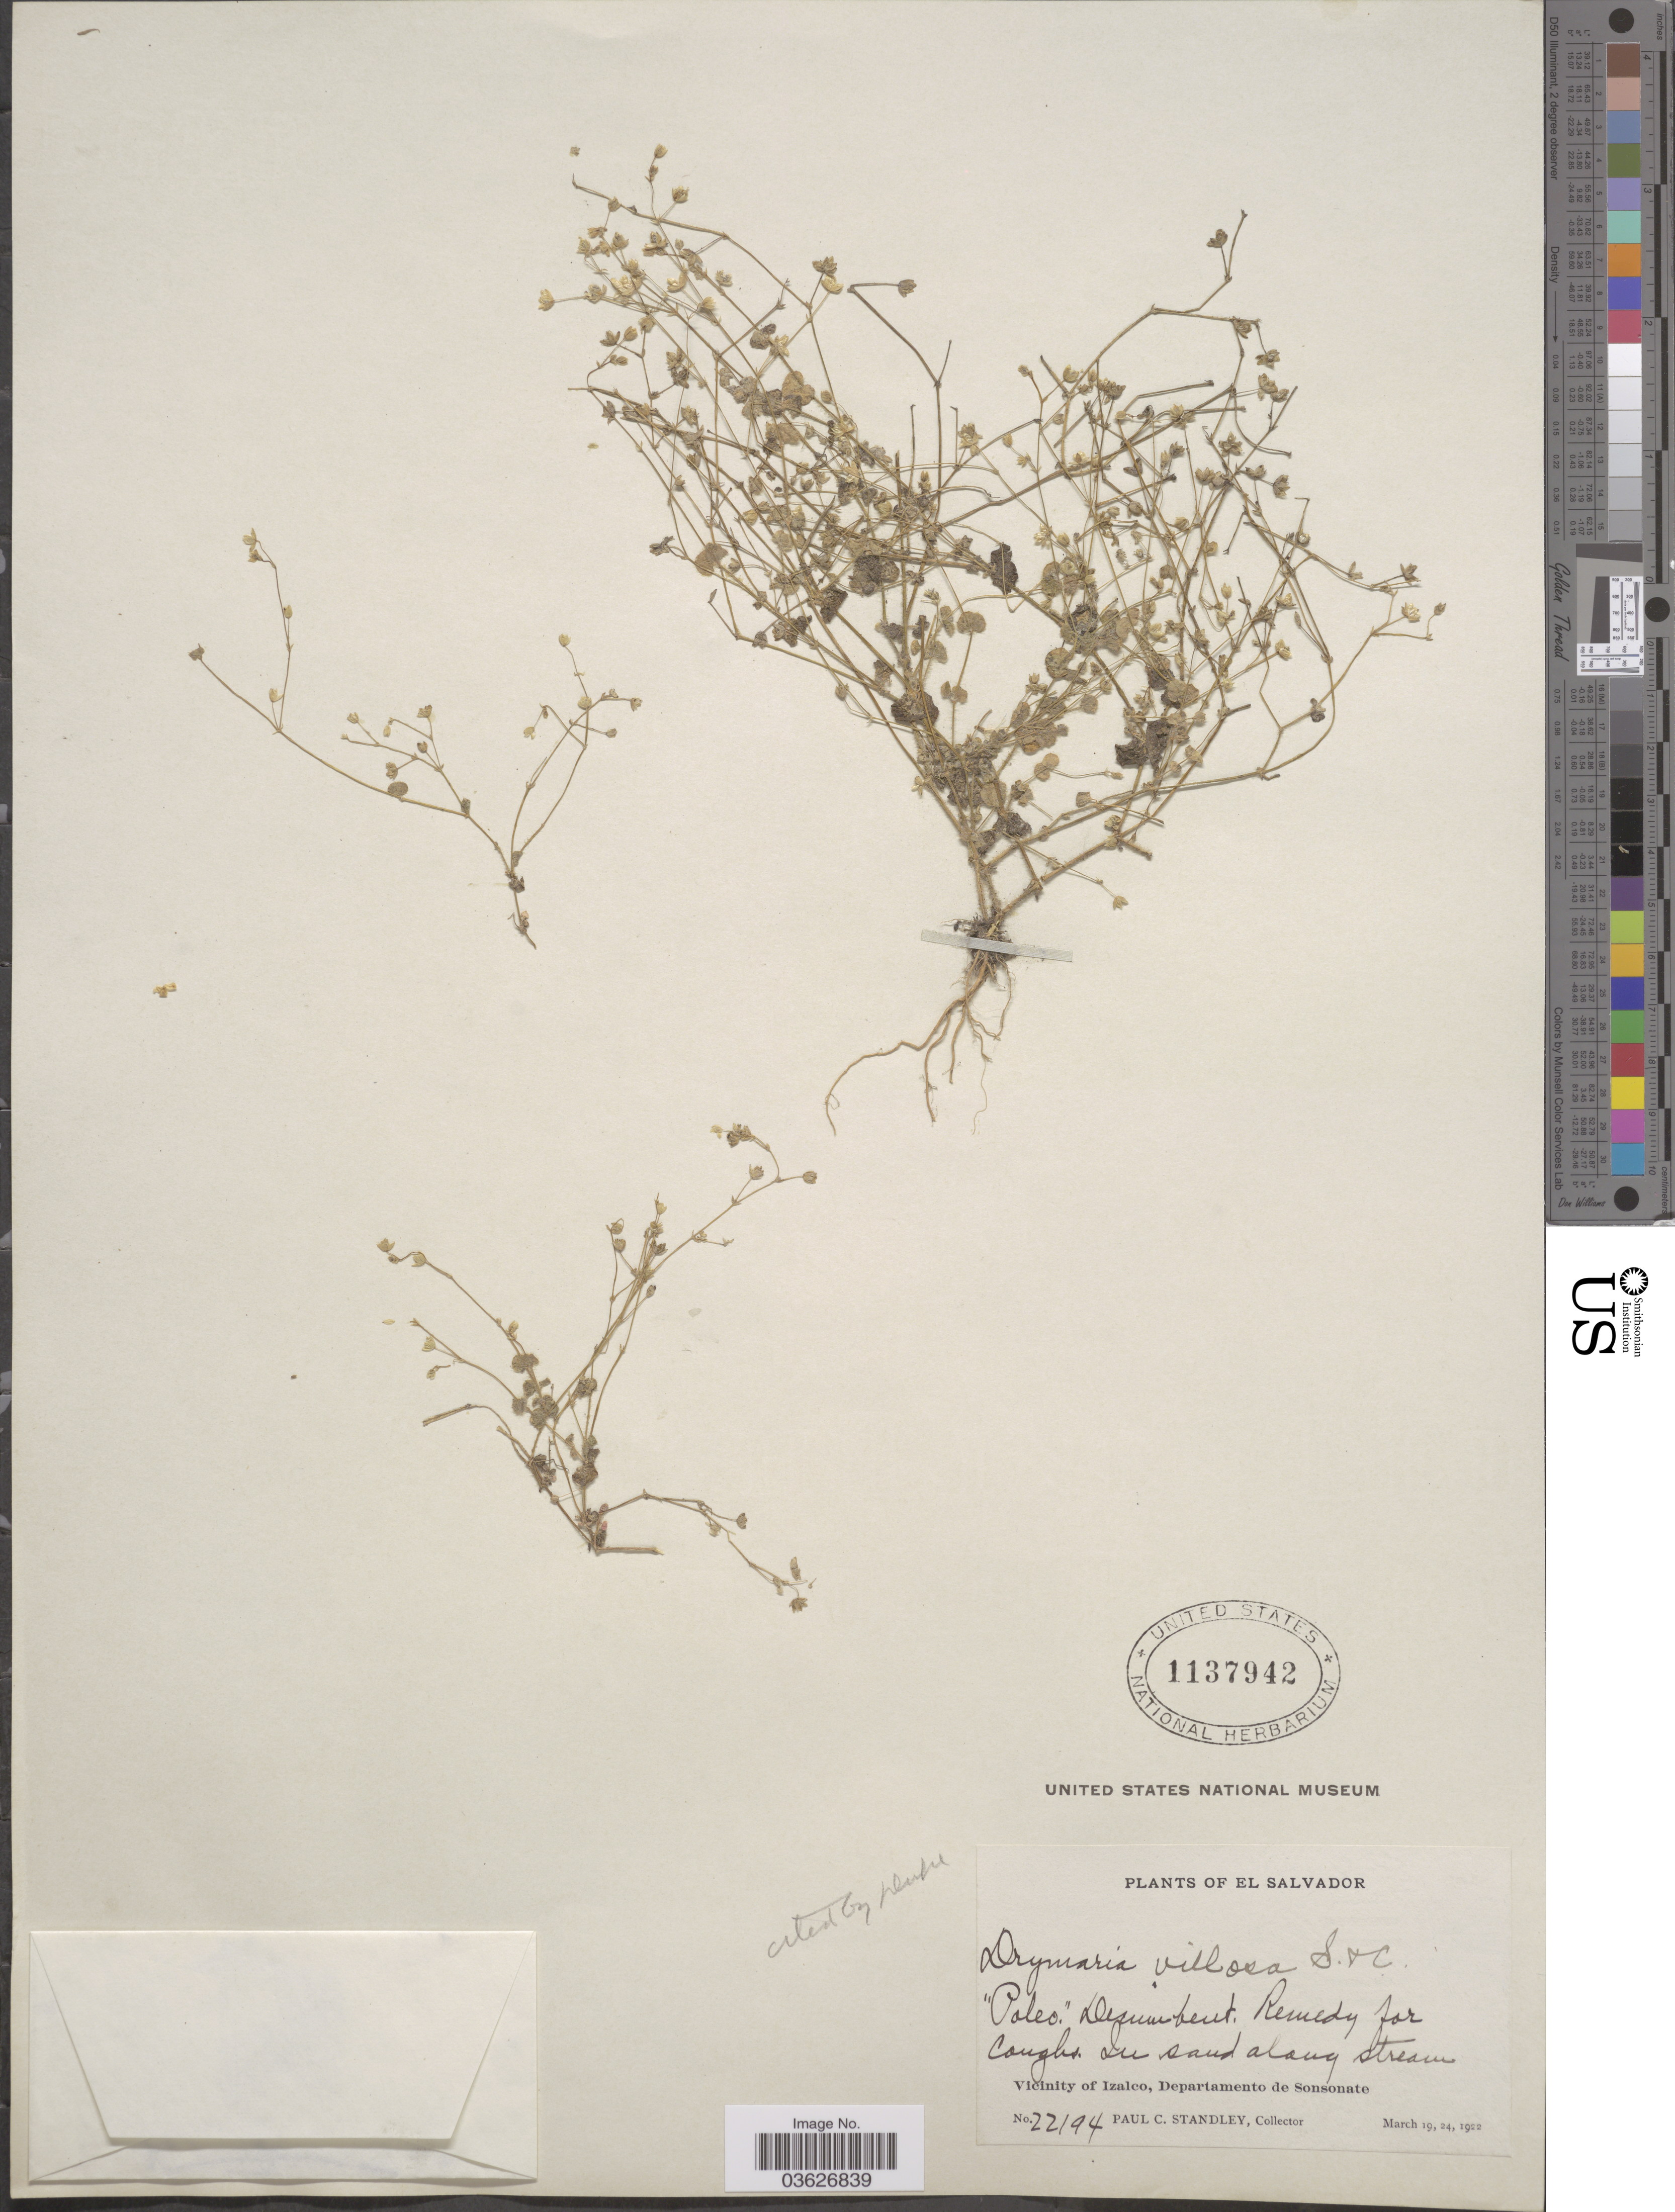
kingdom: Plantae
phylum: Tracheophyta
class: Magnoliopsida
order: Caryophyllales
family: Caryophyllaceae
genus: Drymaria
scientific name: Drymaria villosa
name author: Cham. & Schltdl.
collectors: P. C. Standley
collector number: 22194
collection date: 1922-03-19/1922-03-24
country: El Salvador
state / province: Sonsonate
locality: Vicinity of Izalco, Departamento de Sonsonate.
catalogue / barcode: US 1137942